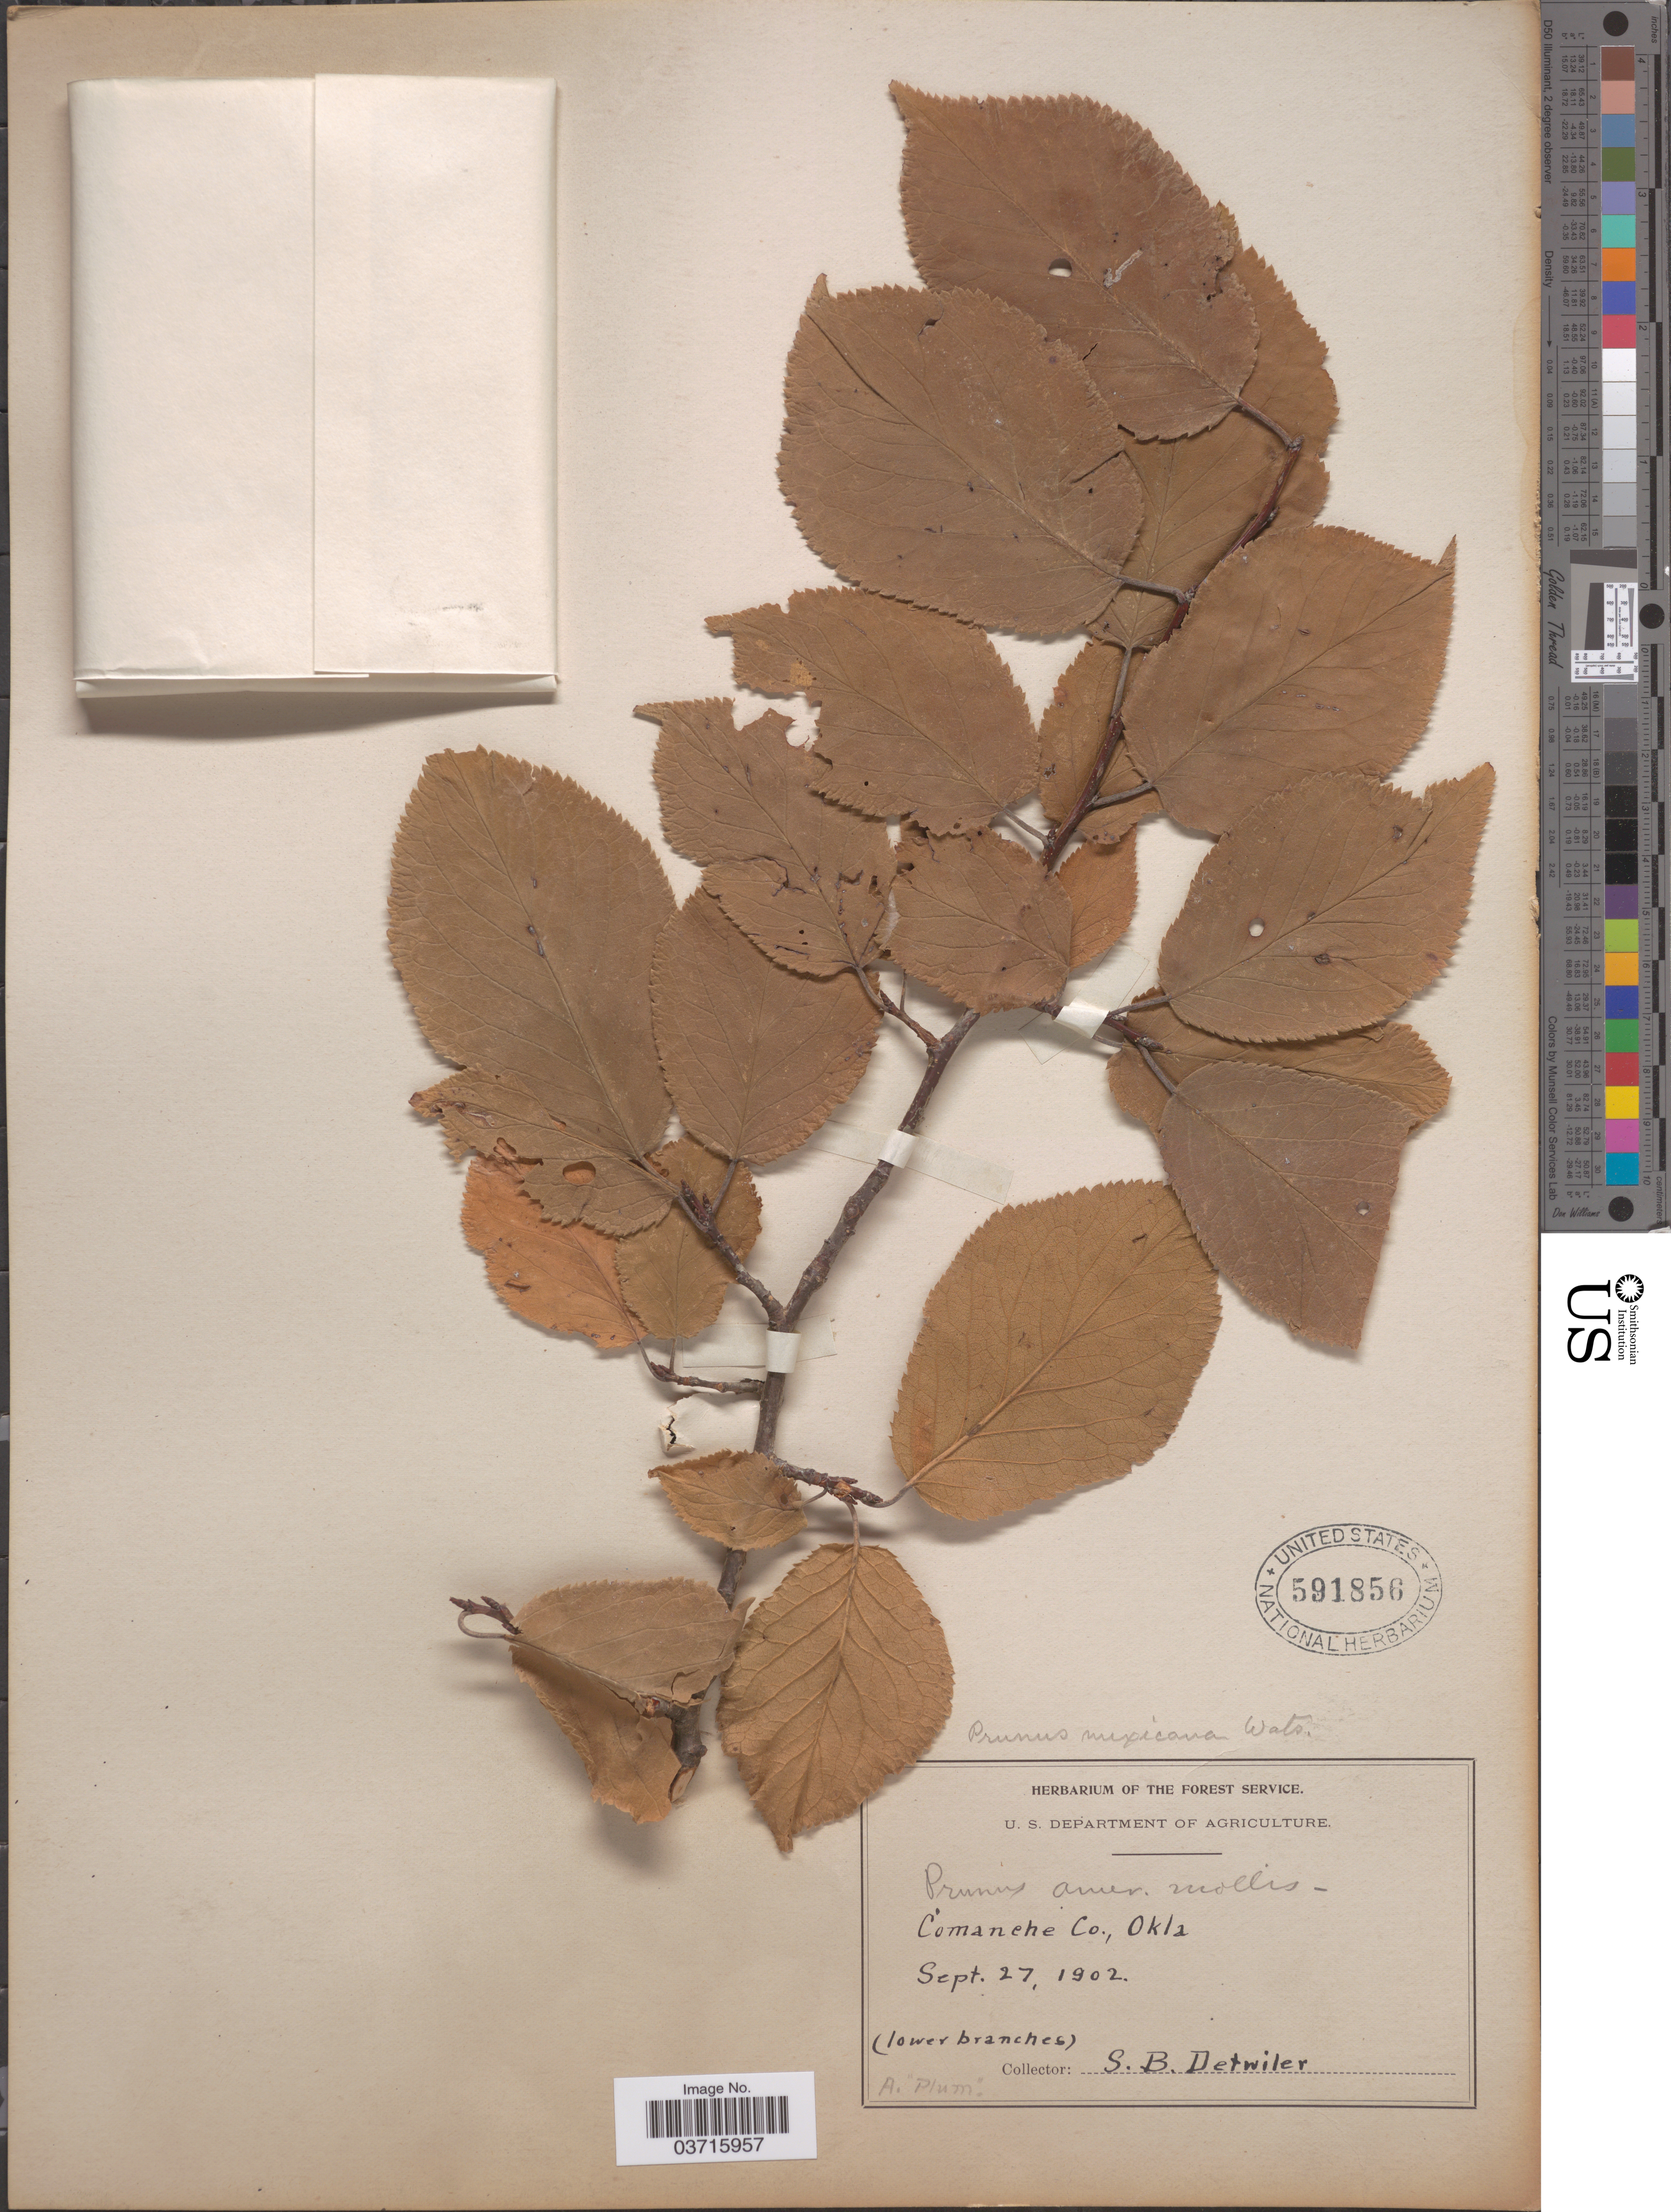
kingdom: Plantae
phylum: Tracheophyta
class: Magnoliopsida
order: Rosales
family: Rosaceae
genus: Prunus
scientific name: Prunus mexicana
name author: S. Watson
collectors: S. Detwiler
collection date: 1902-09-27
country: United States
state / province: Oklahoma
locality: Comanche Co.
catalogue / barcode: US 591856